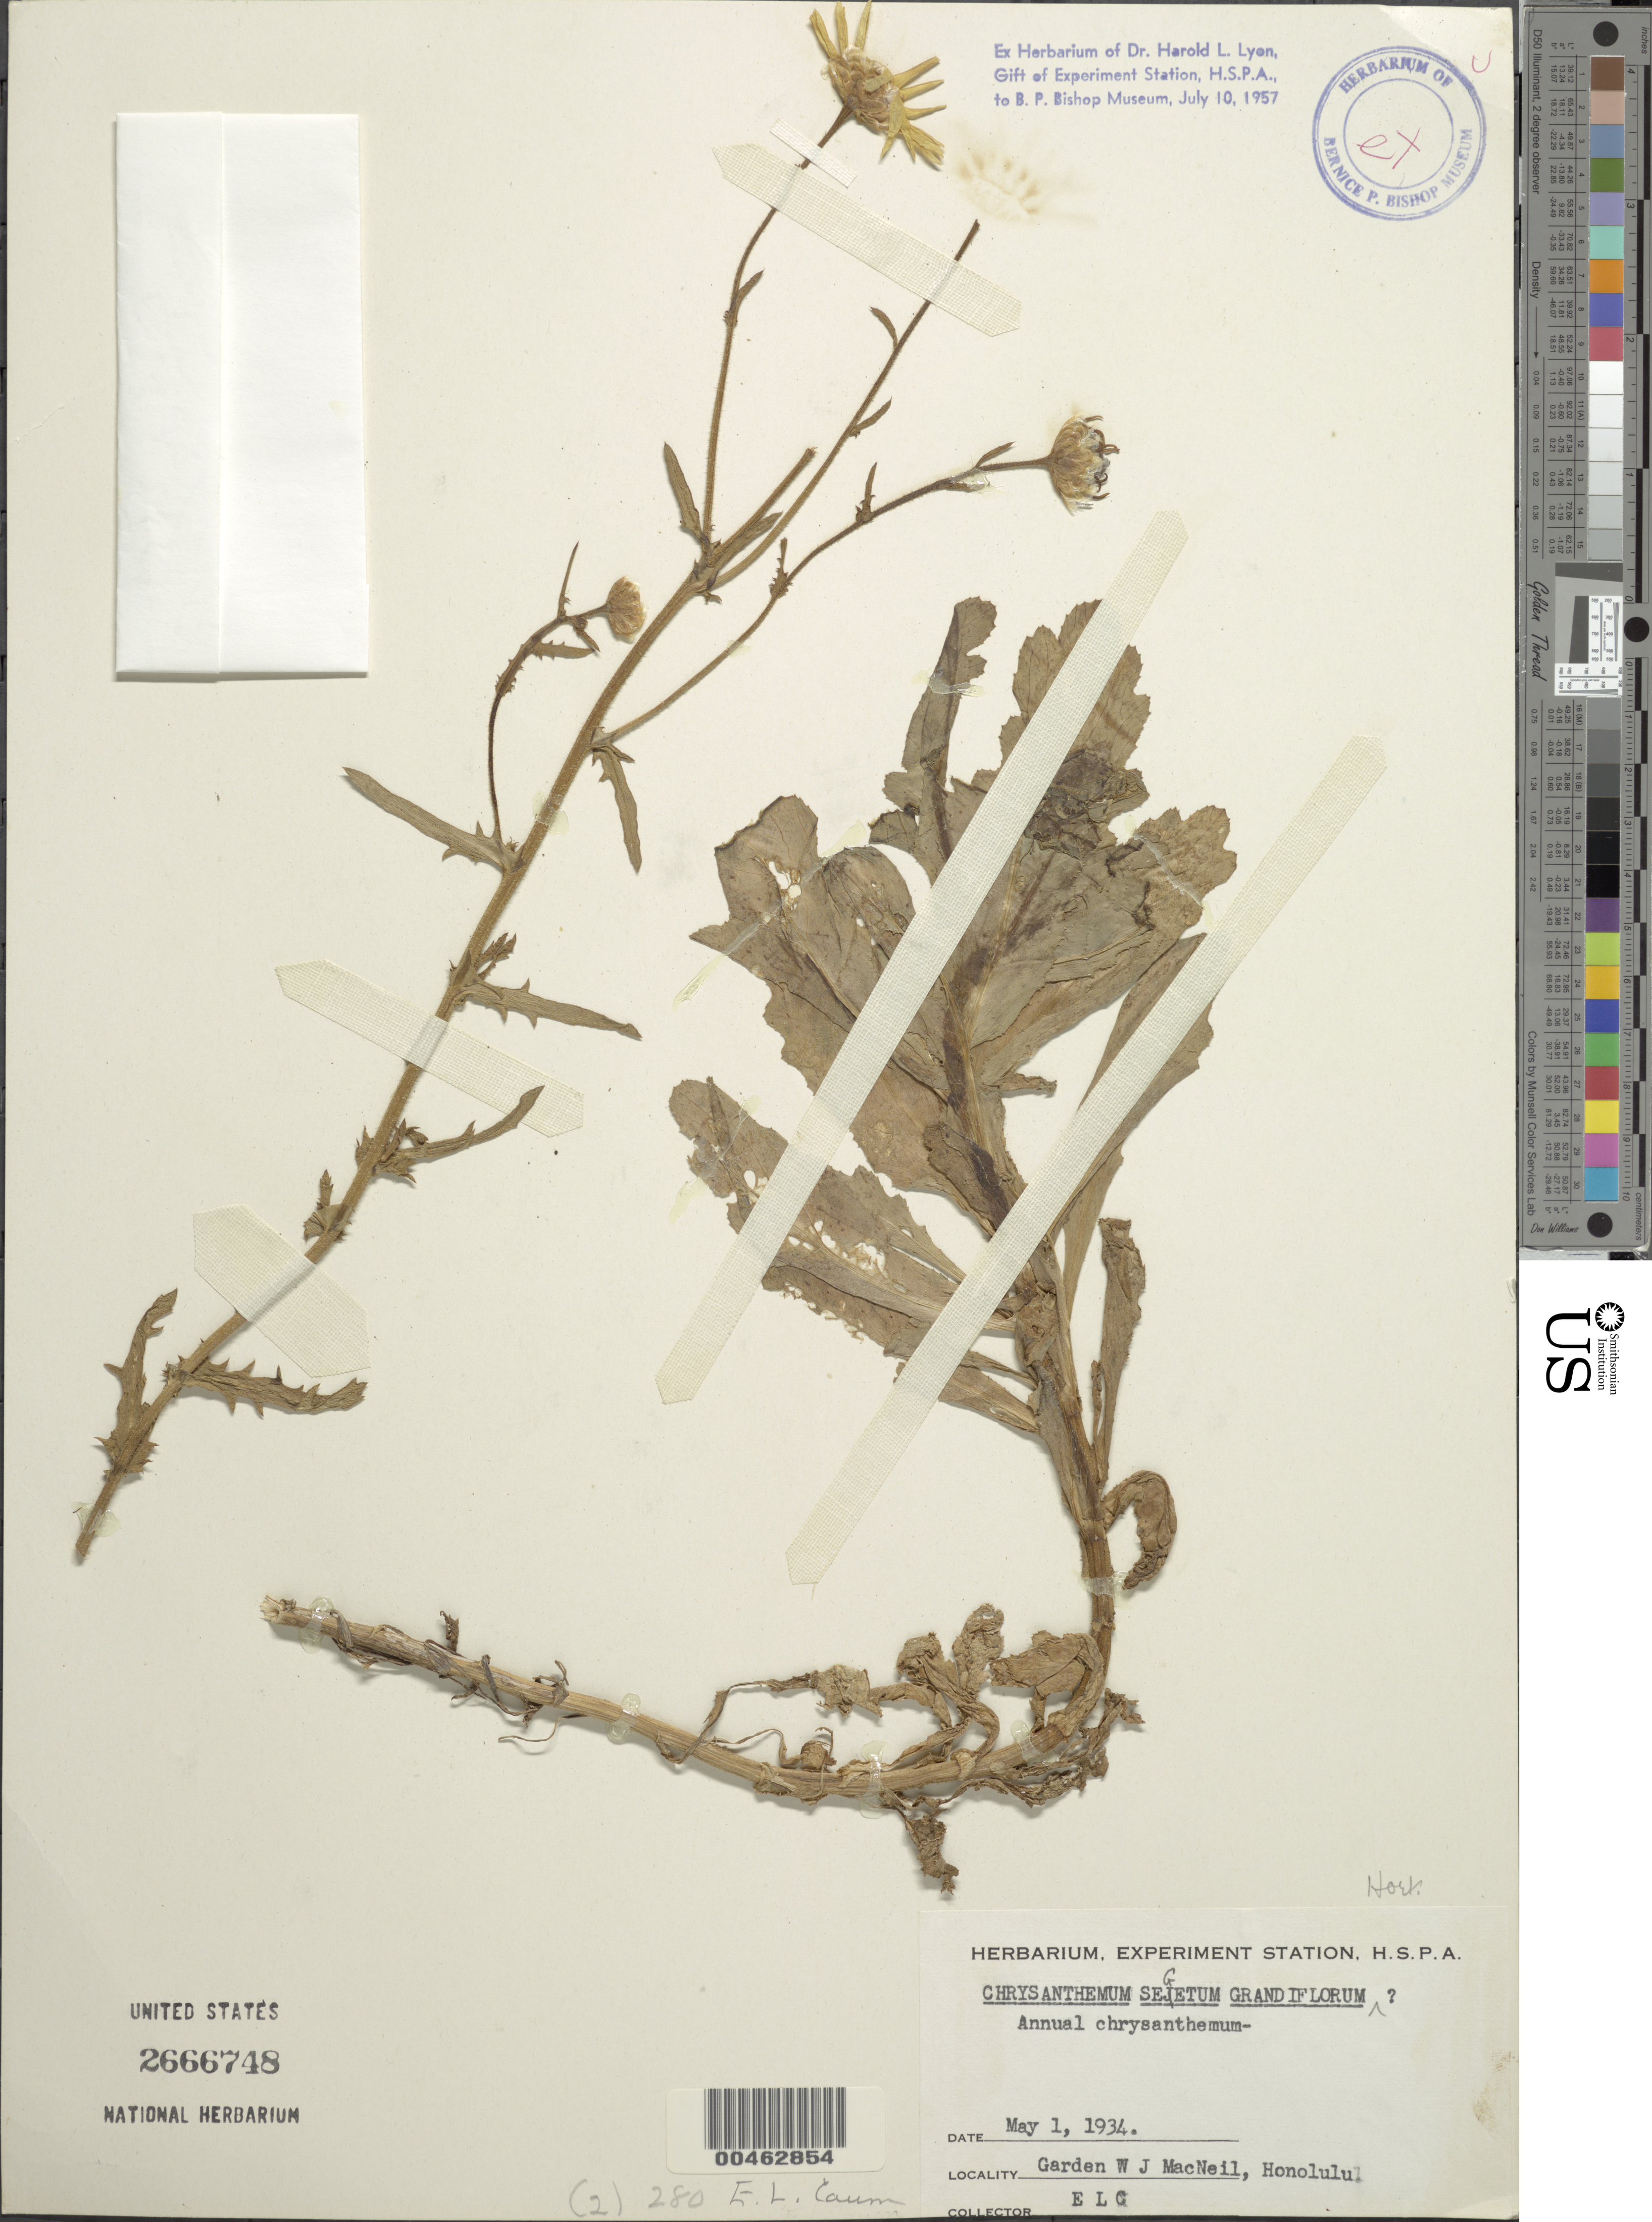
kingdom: Plantae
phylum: Tracheophyta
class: Magnoliopsida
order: Asterales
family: Asteraceae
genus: Chrysanthemum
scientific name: Chrysanthemum segetum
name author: L.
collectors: E. L. Caum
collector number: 2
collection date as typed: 1 May 1934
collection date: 1934-05-01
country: United States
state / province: Hawaii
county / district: Honolulu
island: Oahu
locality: Garden W J MacNeil, Honolulu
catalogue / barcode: US 2666748